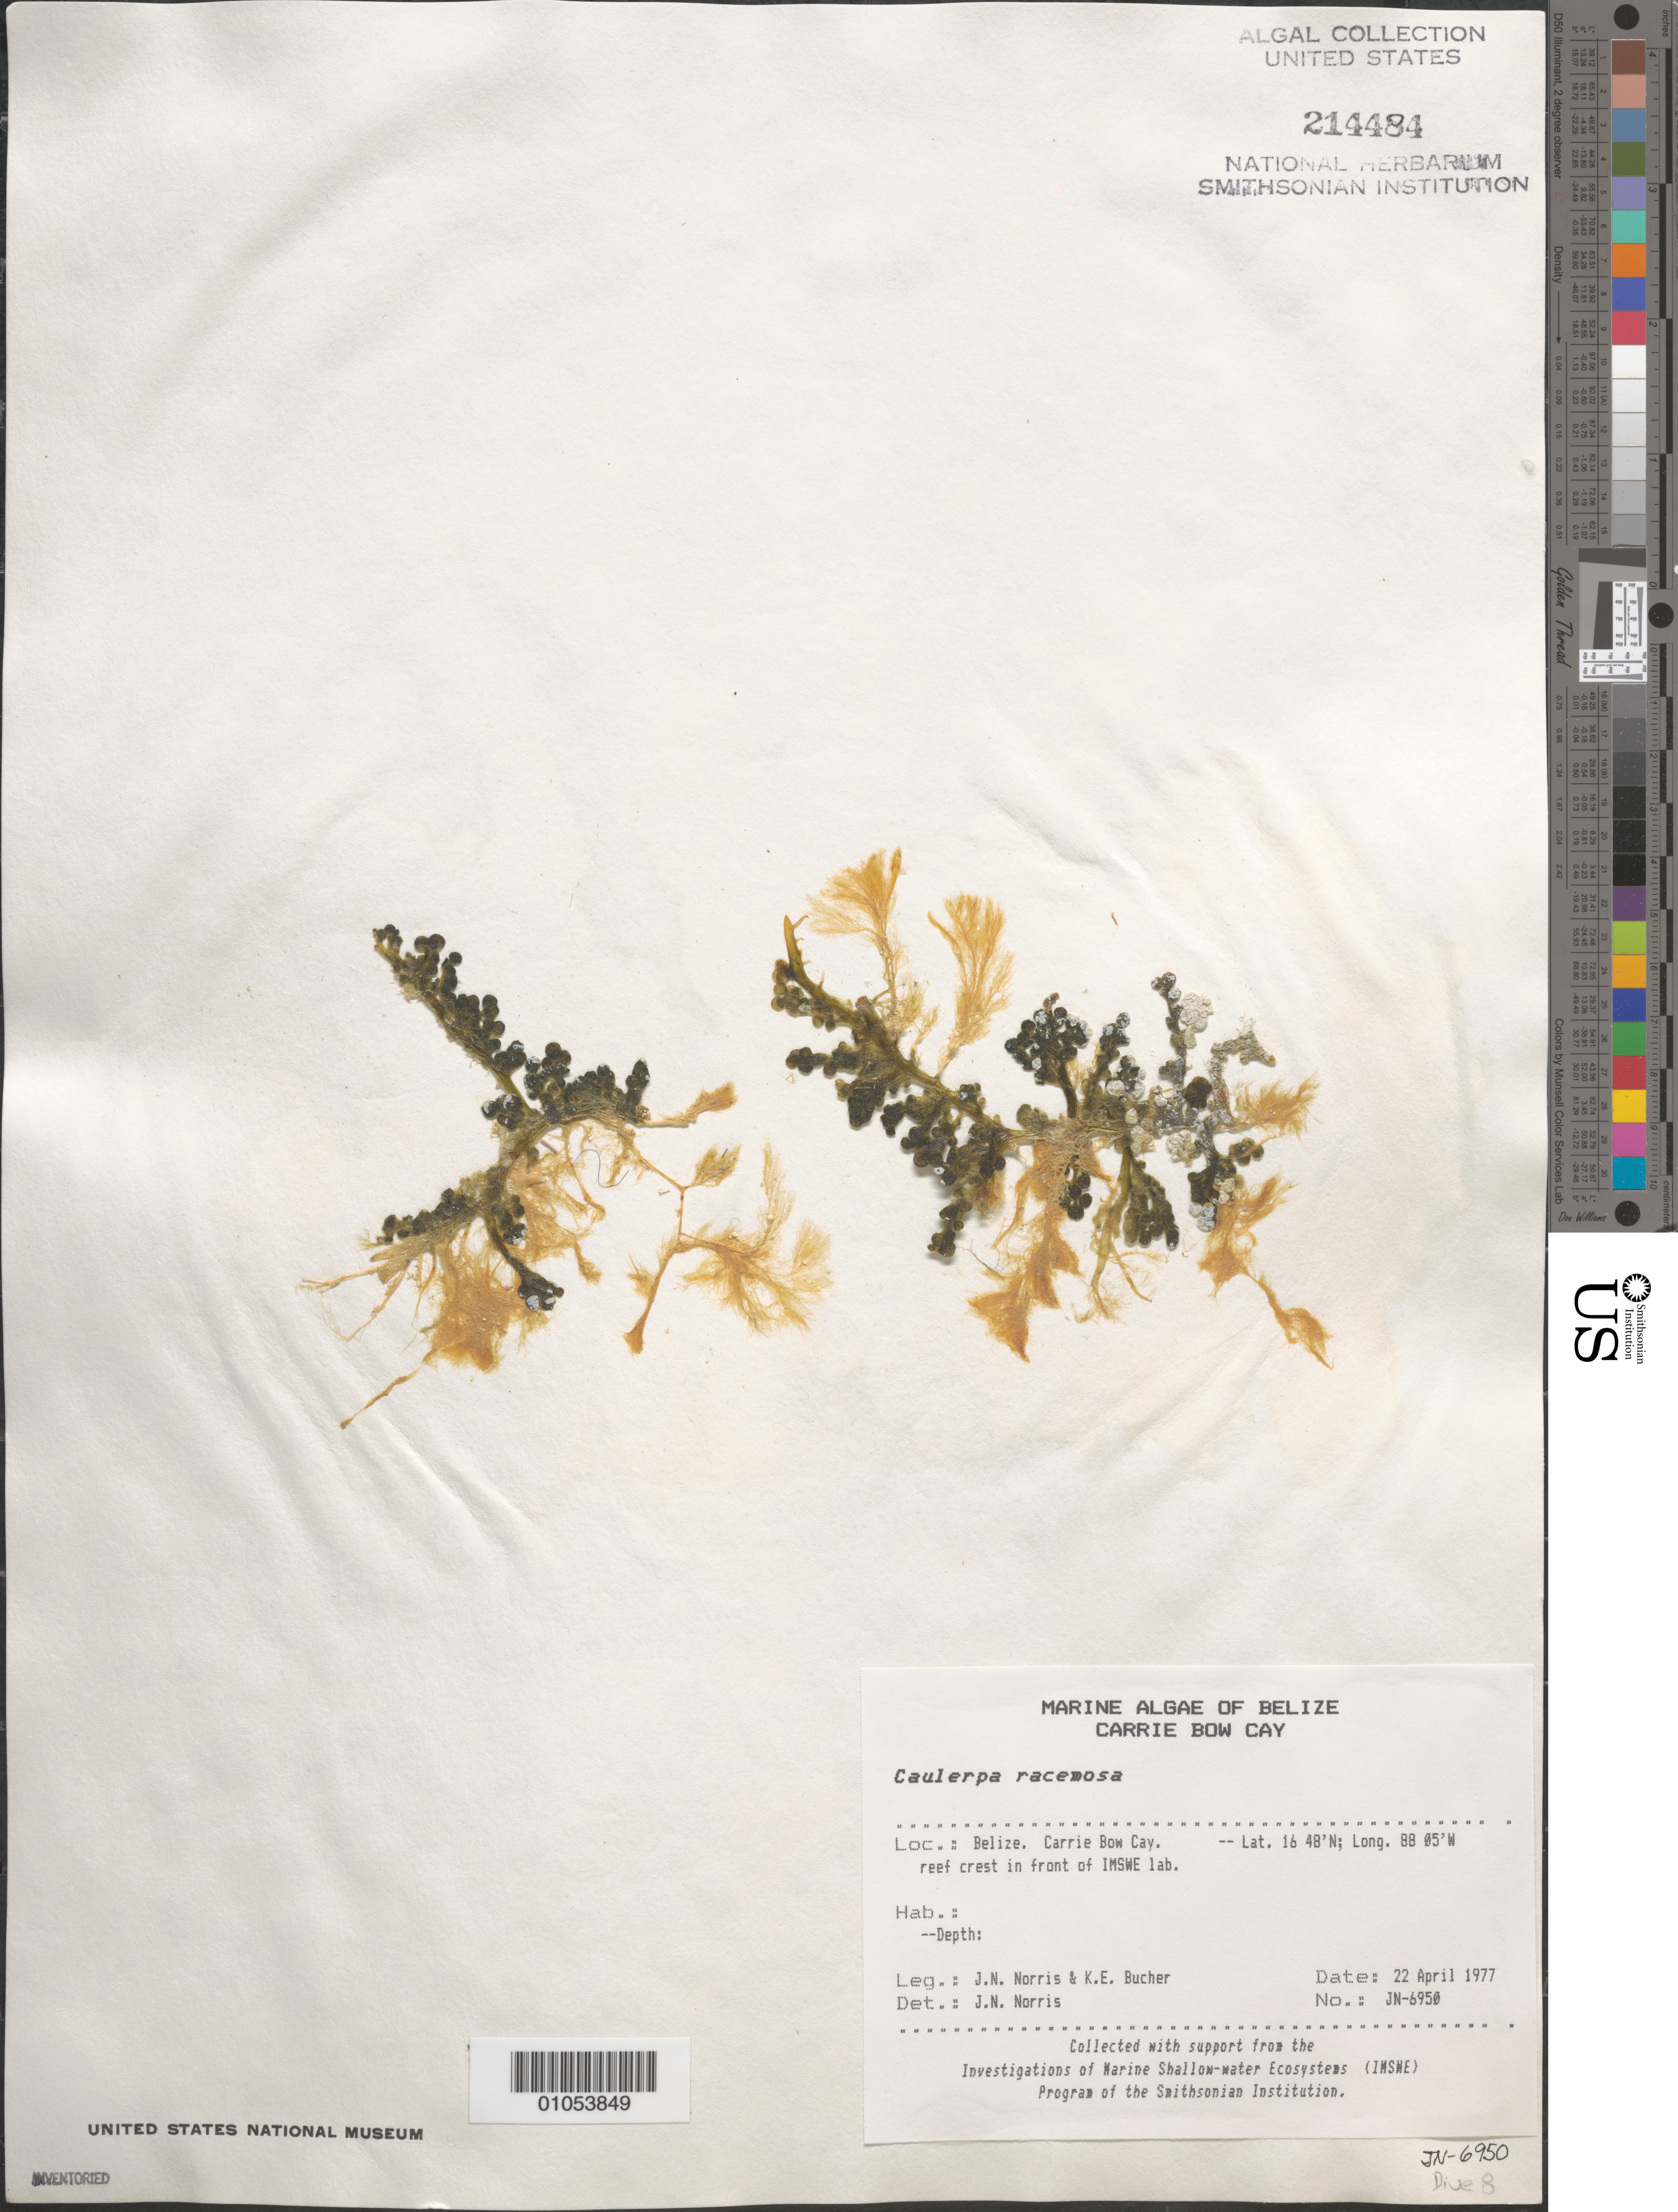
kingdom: Plantae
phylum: Chlorophyta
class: Ulvophyceae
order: Bryopsidales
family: Caulerpaceae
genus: Caulerpa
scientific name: Caulerpa racemosa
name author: (Forssk.) J. Agardh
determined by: Norris, James N.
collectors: J. N. Norris & K. E. Bucher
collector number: JN-6950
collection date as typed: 22 Apr 1977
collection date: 1977-04-22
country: Belize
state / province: Stann Creek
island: Carrie Bow Cay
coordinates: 16 48'N, 88 05'W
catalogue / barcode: US 214484